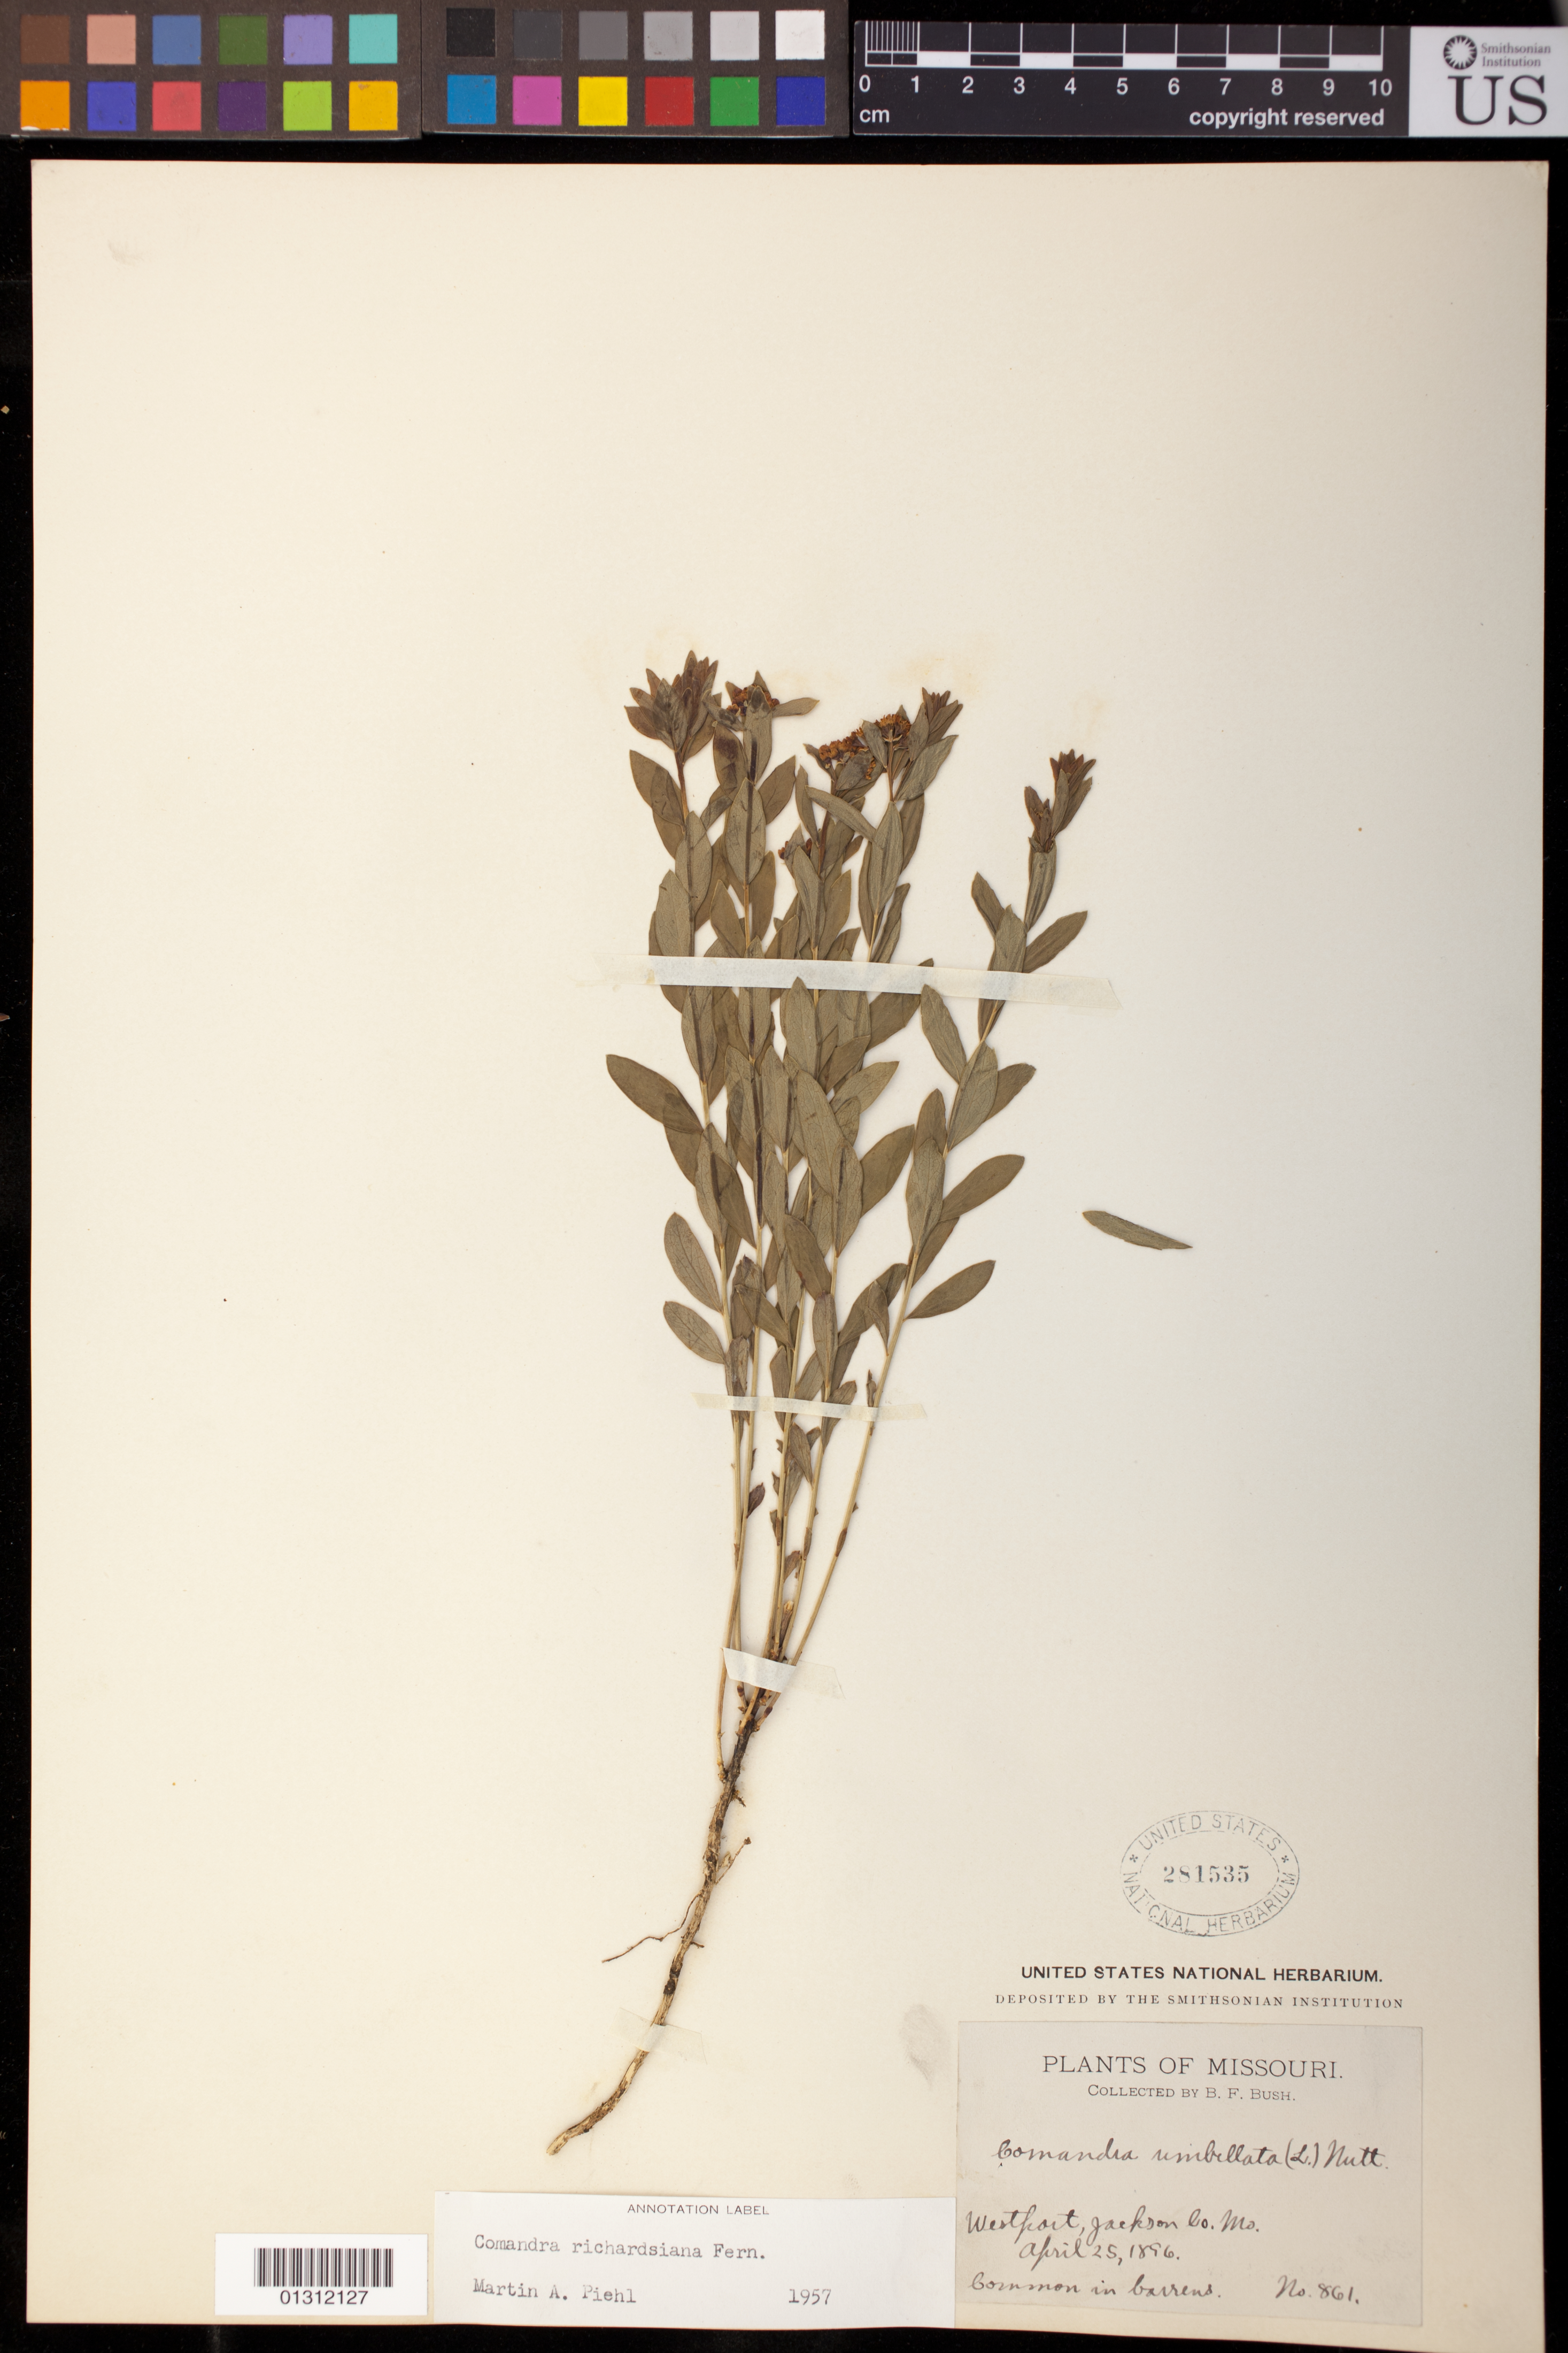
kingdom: Plantae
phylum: Tracheophyta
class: Magnoliopsida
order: Santalales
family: Comandraceae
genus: Comandra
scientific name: Comandra richardsiana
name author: Fernald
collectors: B. F. Bush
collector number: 861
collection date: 1896-04-25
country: United States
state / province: Missouri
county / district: Jackson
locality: Westport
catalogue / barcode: US 281535